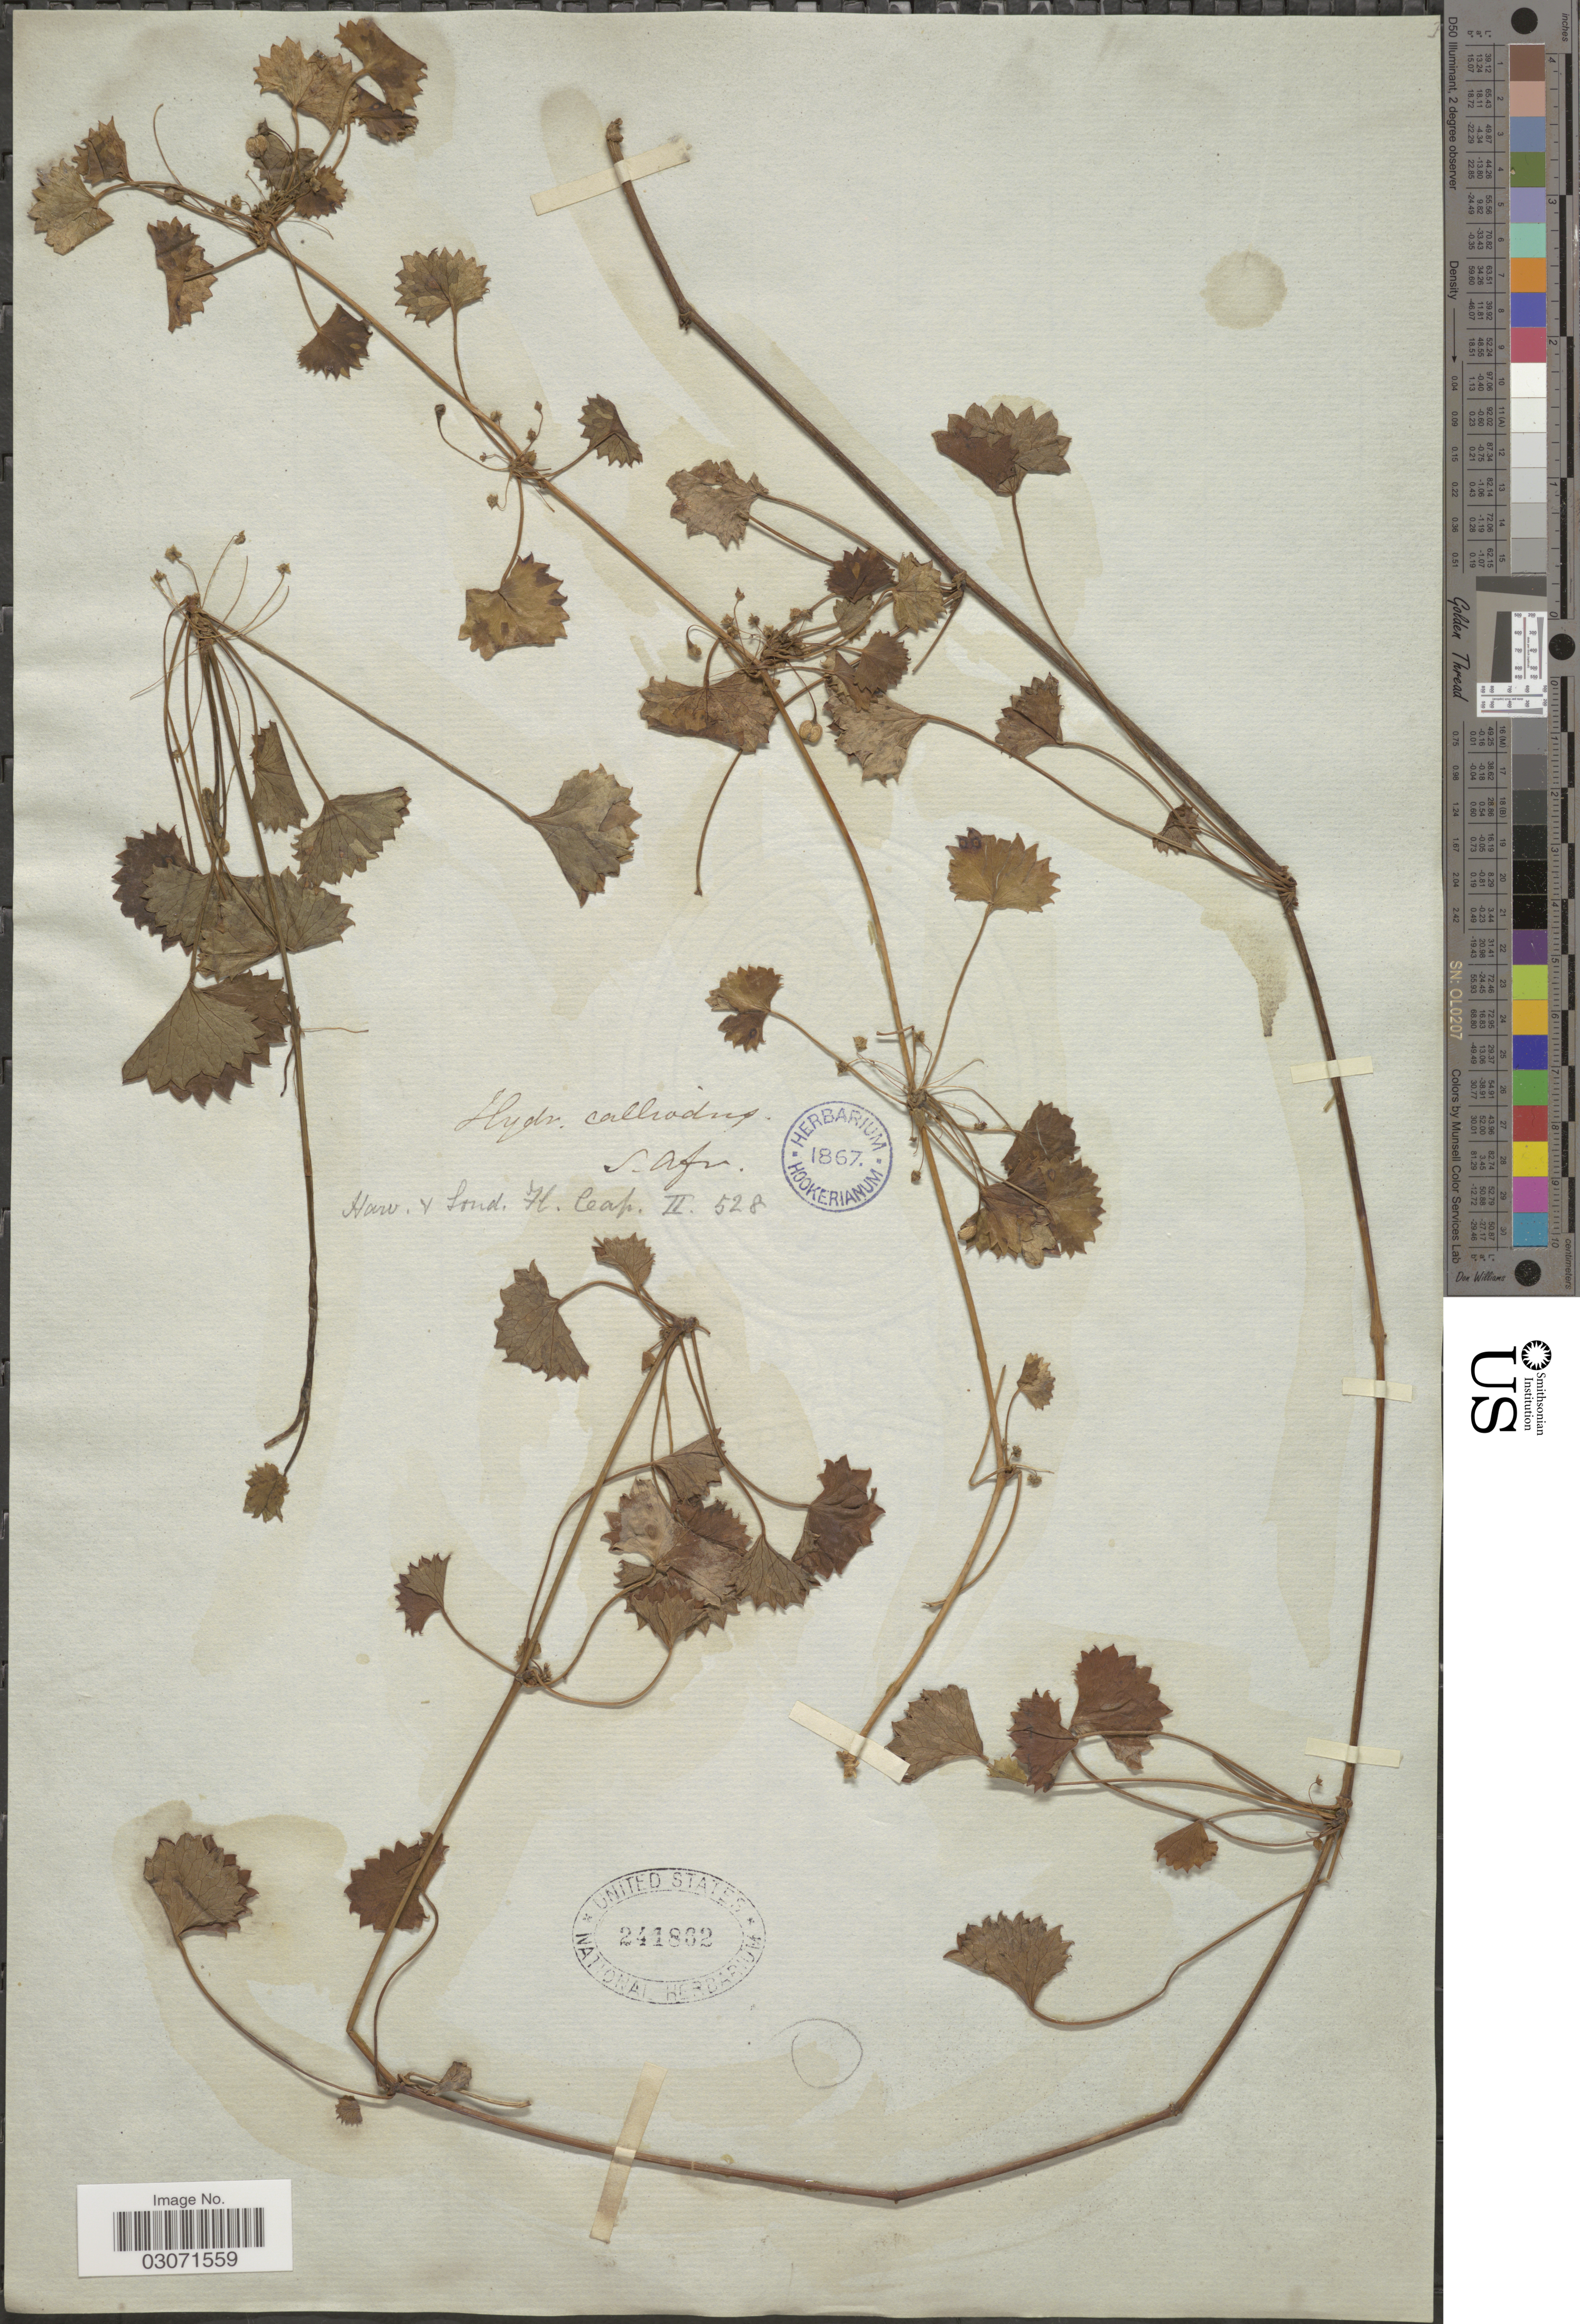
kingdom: Plantae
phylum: Tracheophyta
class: Magnoliopsida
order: Apiales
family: Araliaceae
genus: Hydrocotyle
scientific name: Hydrocotyle calliodus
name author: Cham. & Schltdl.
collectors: ex herb. Hookerianum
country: South Africa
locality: S. Africa.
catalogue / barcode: US 241862